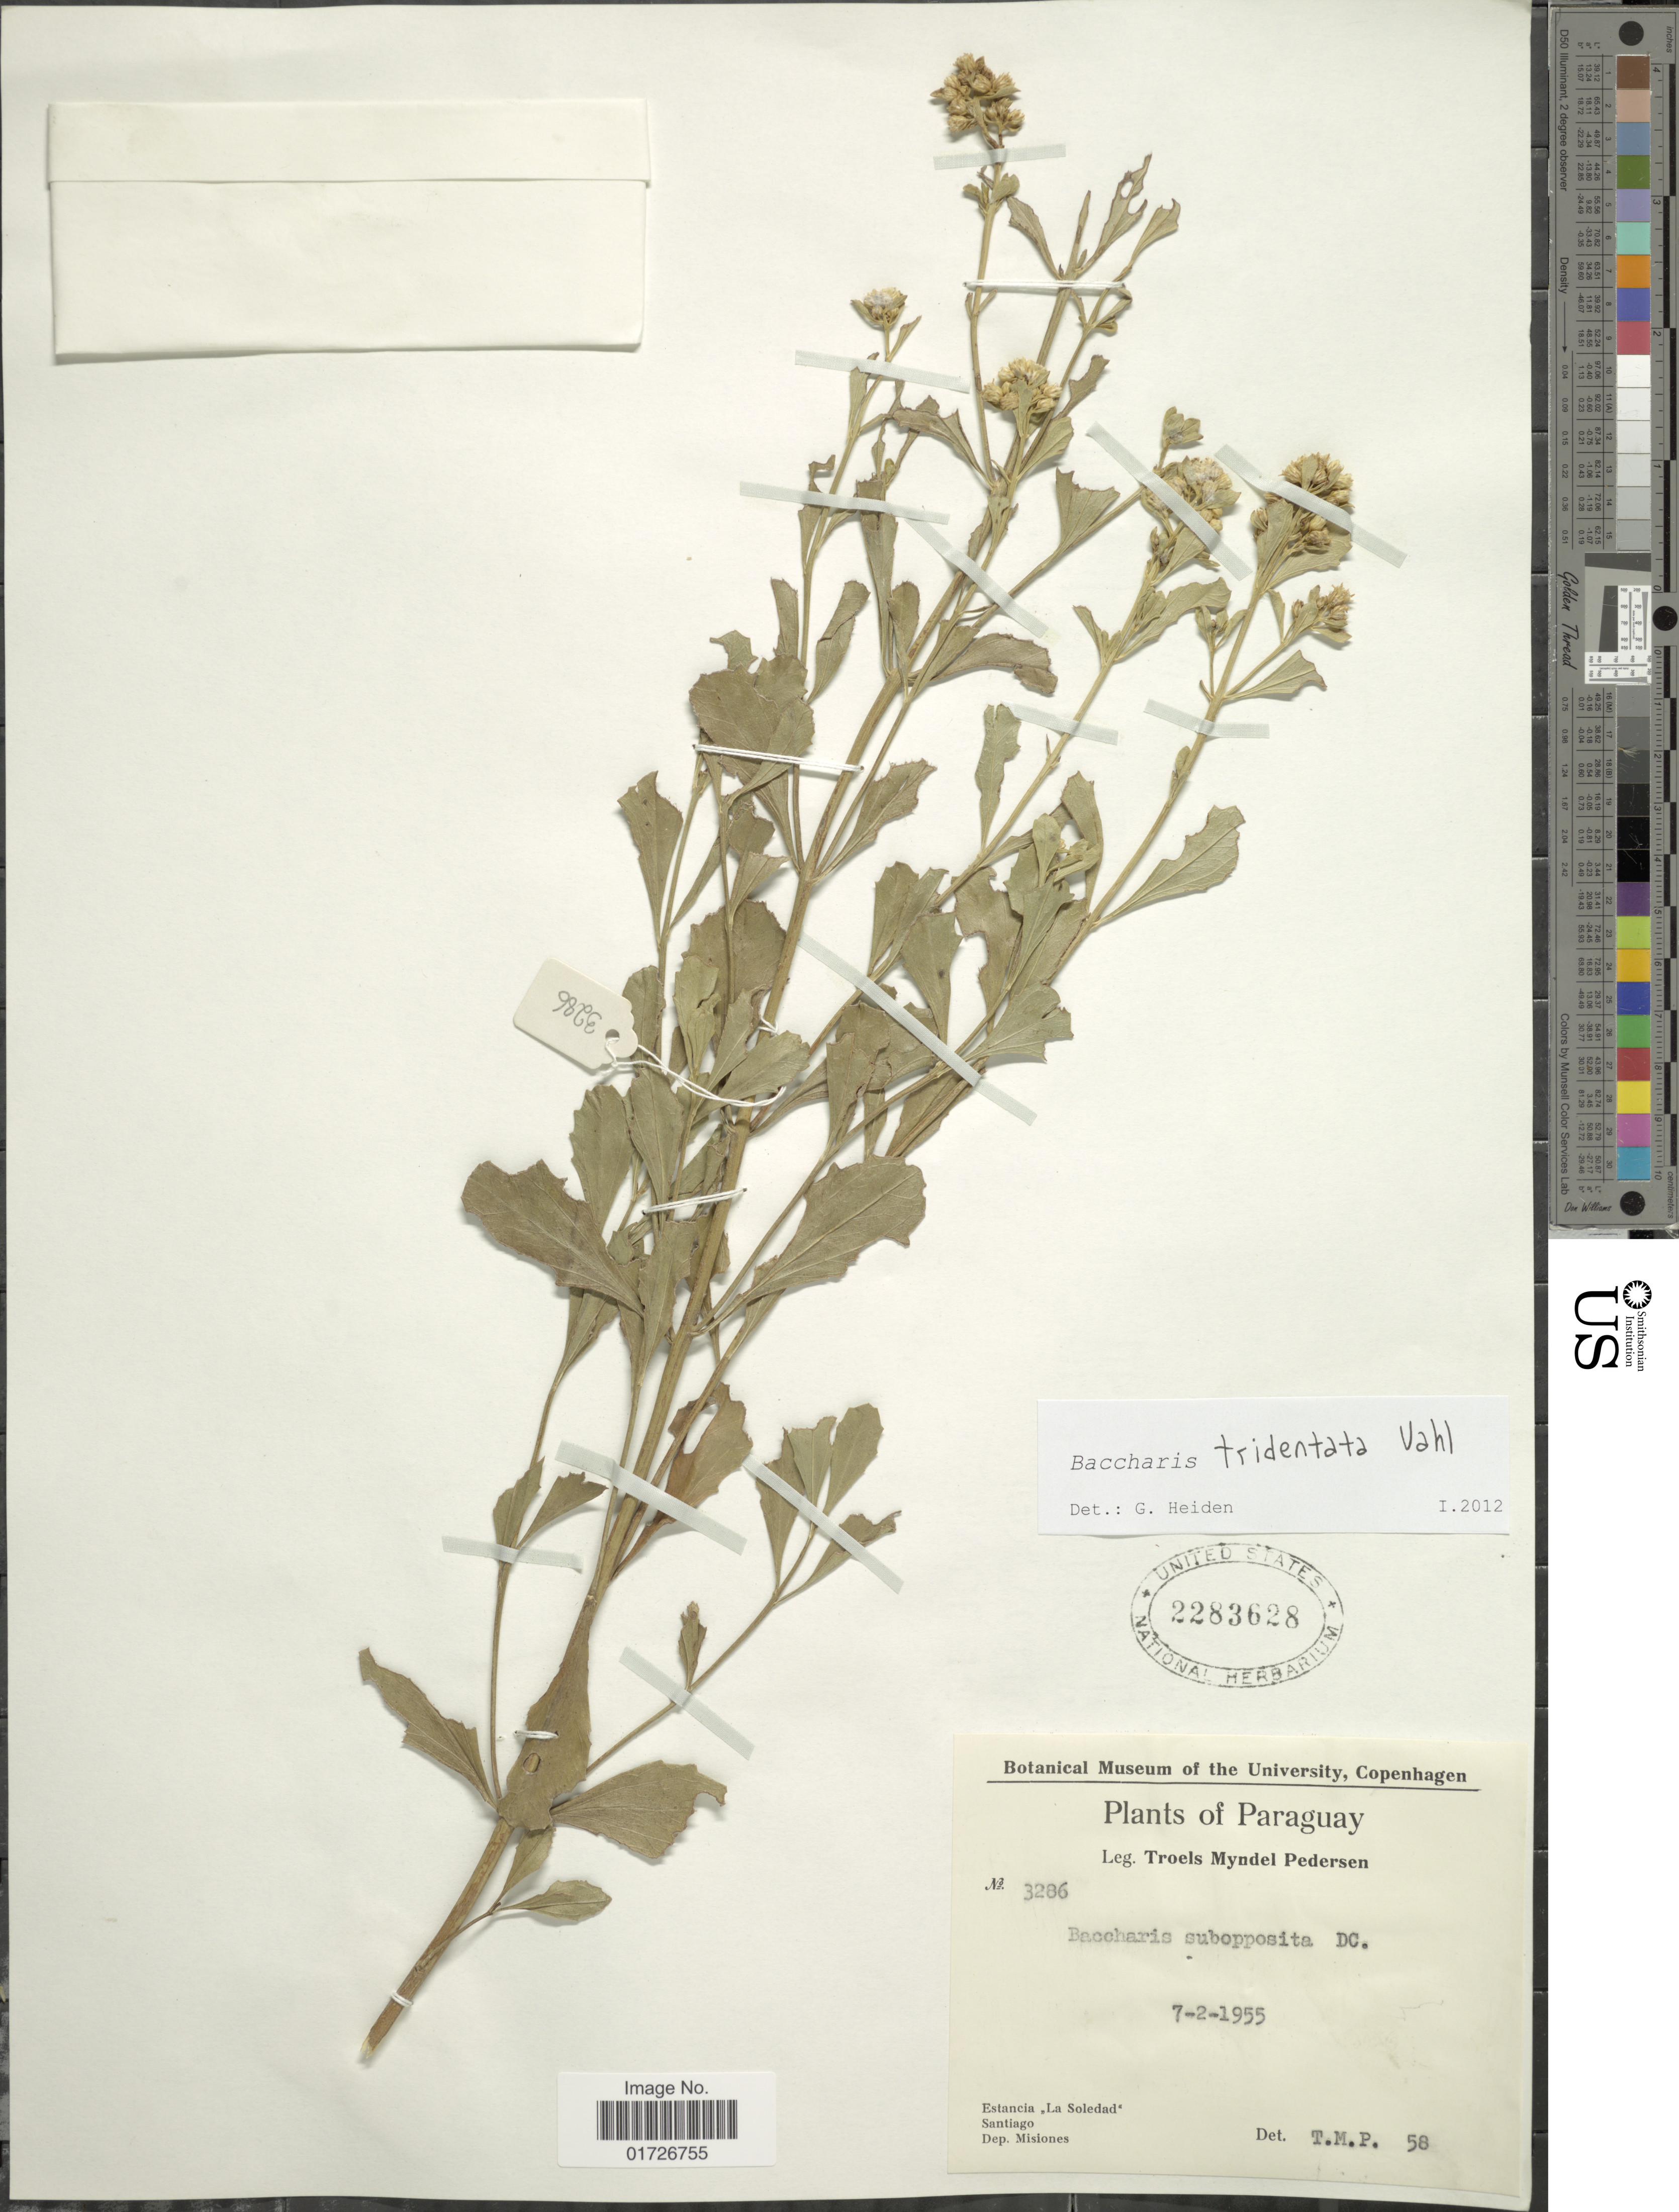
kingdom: Plantae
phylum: Tracheophyta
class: Magnoliopsida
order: Asterales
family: Asteraceae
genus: Baccharis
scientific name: Baccharis tridentata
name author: Vahl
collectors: T. Pederson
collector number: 3286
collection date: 1955-02-07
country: Paraguay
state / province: Misiones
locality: Estancia La Soledad Santiago.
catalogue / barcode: US 2283628